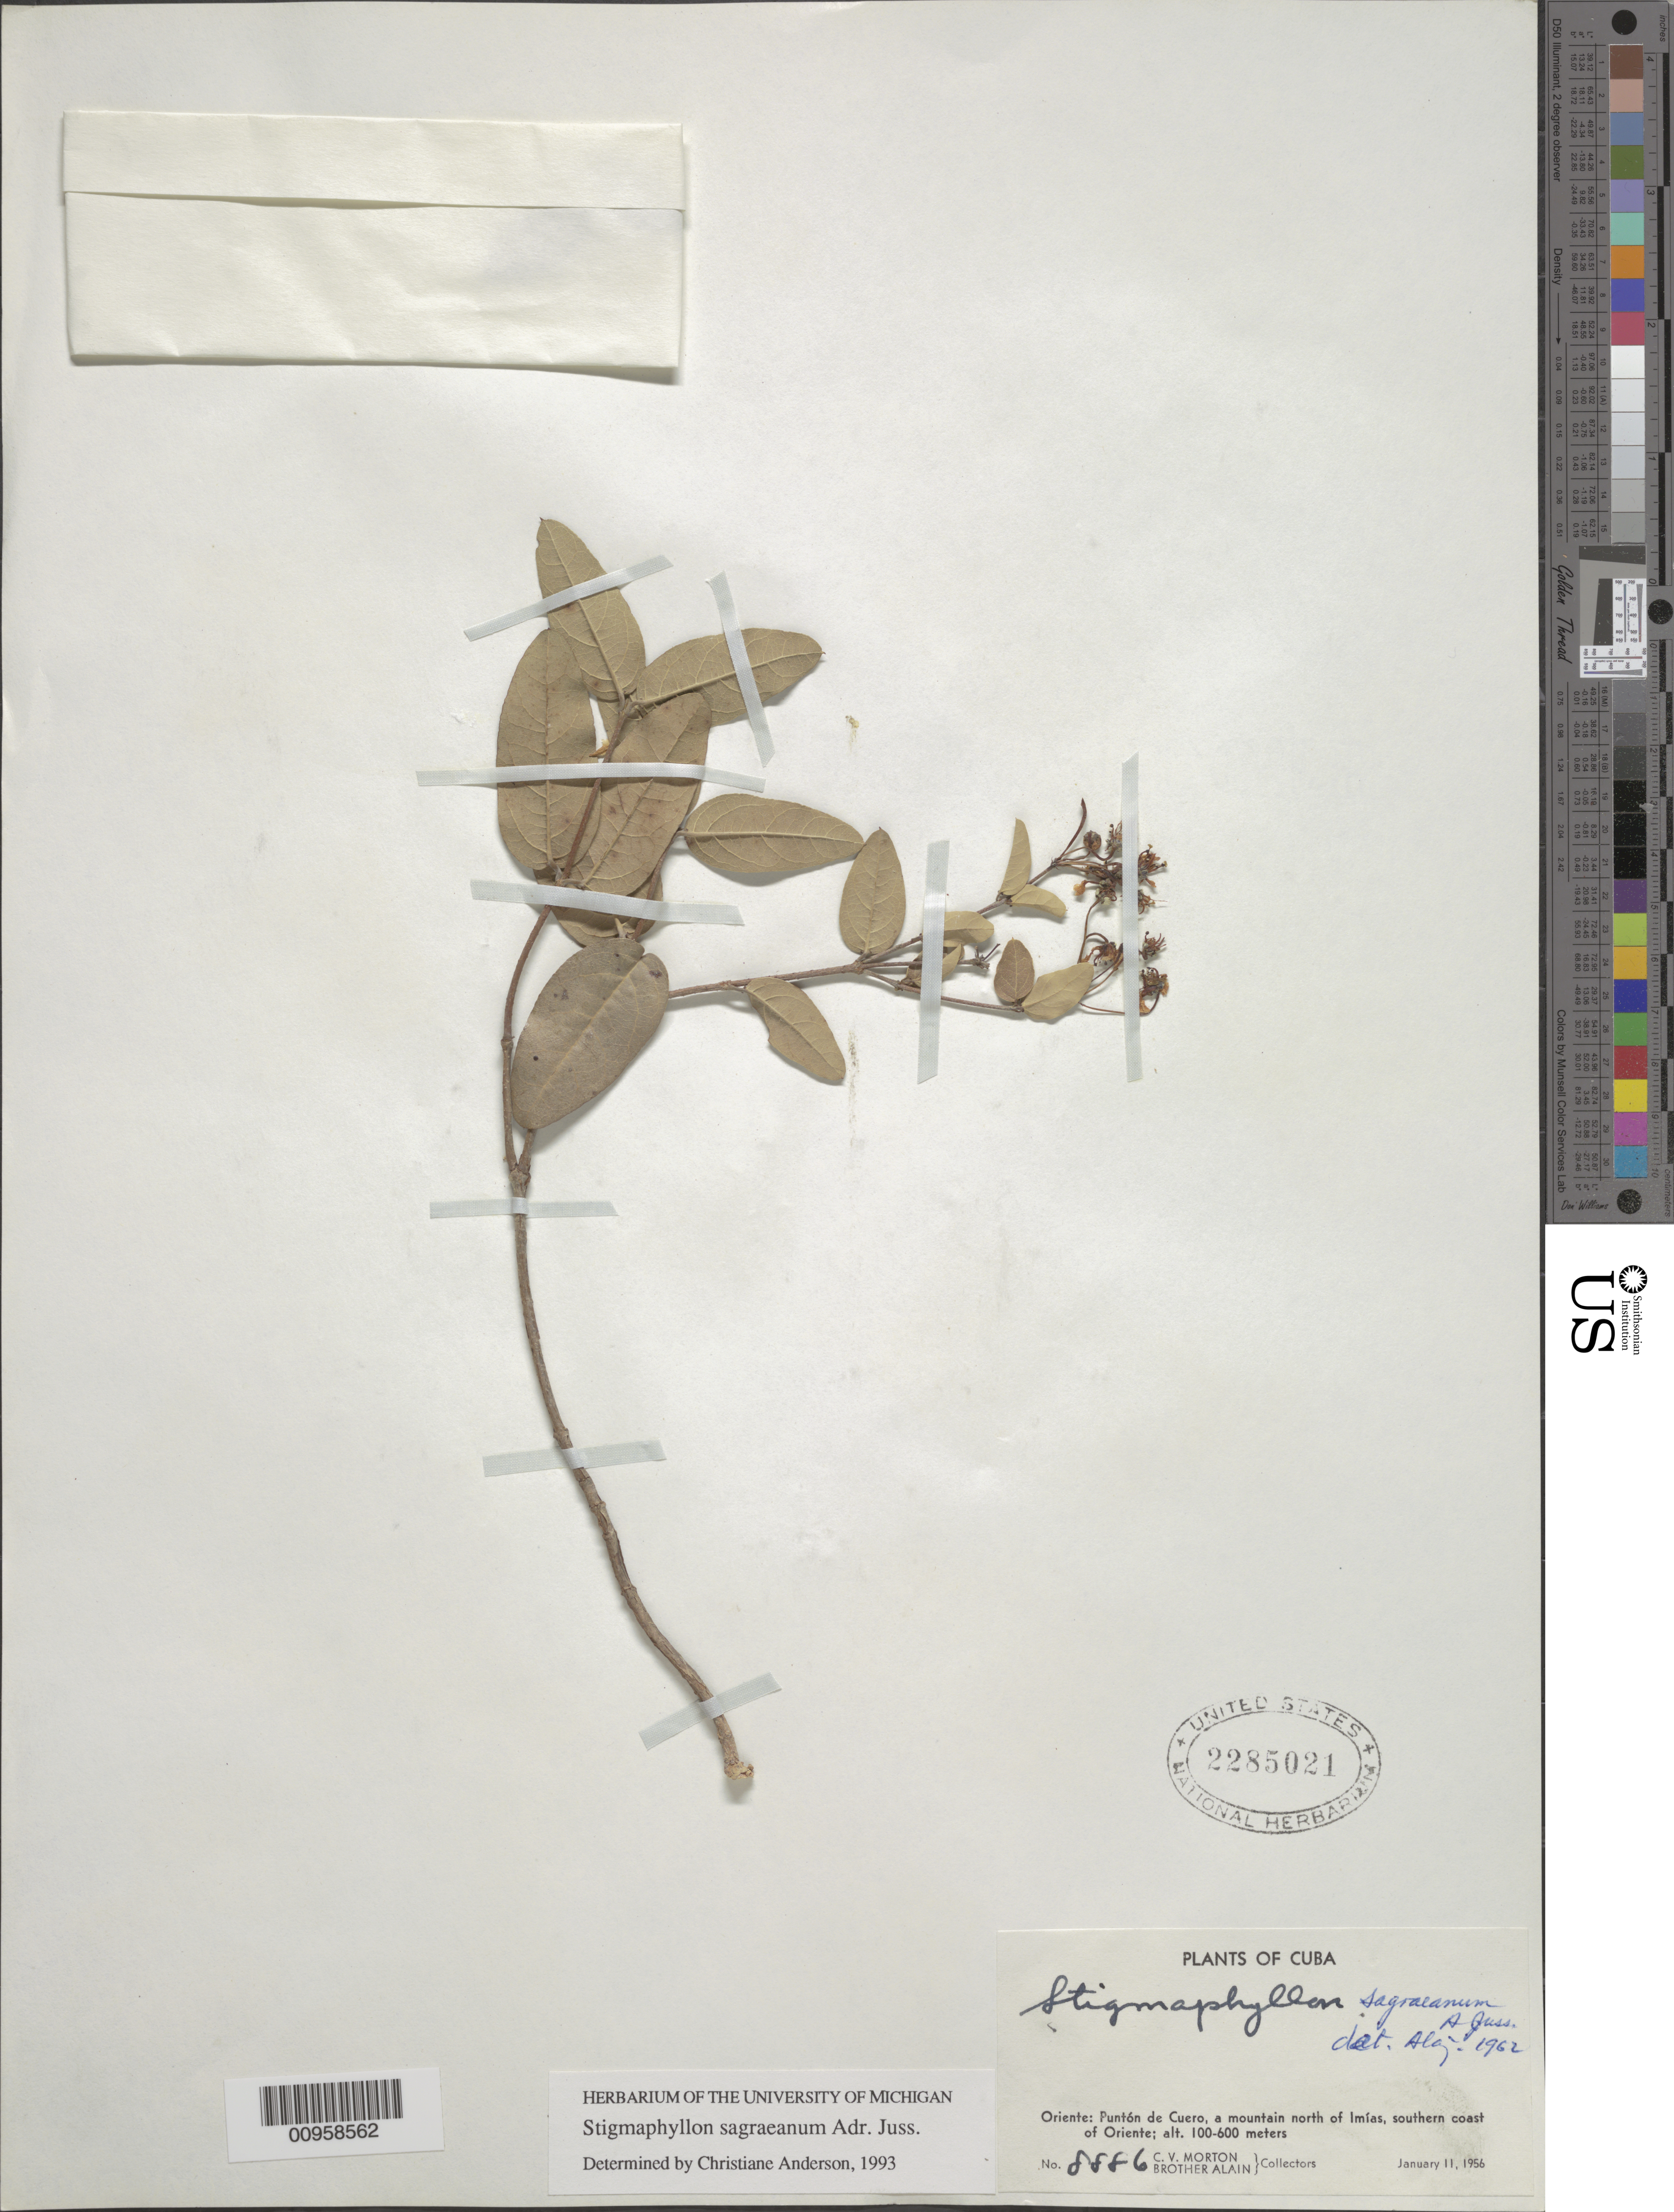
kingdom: Plantae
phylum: Tracheophyta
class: Magnoliopsida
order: Malpighiales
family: Malpighiaceae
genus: Stigmaphyllon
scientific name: Stigmaphyllon sagraeanum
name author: Juss.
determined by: Anderson, C.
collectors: C. V. Morton & A. H. Liogier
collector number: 8886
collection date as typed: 11 Jan 1956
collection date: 1956-01-11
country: Cuba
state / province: Oriente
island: Cuba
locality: Puntón de Cuero, north of Imías, southern coast of Oriente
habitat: Mountain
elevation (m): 100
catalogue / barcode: US 2285021